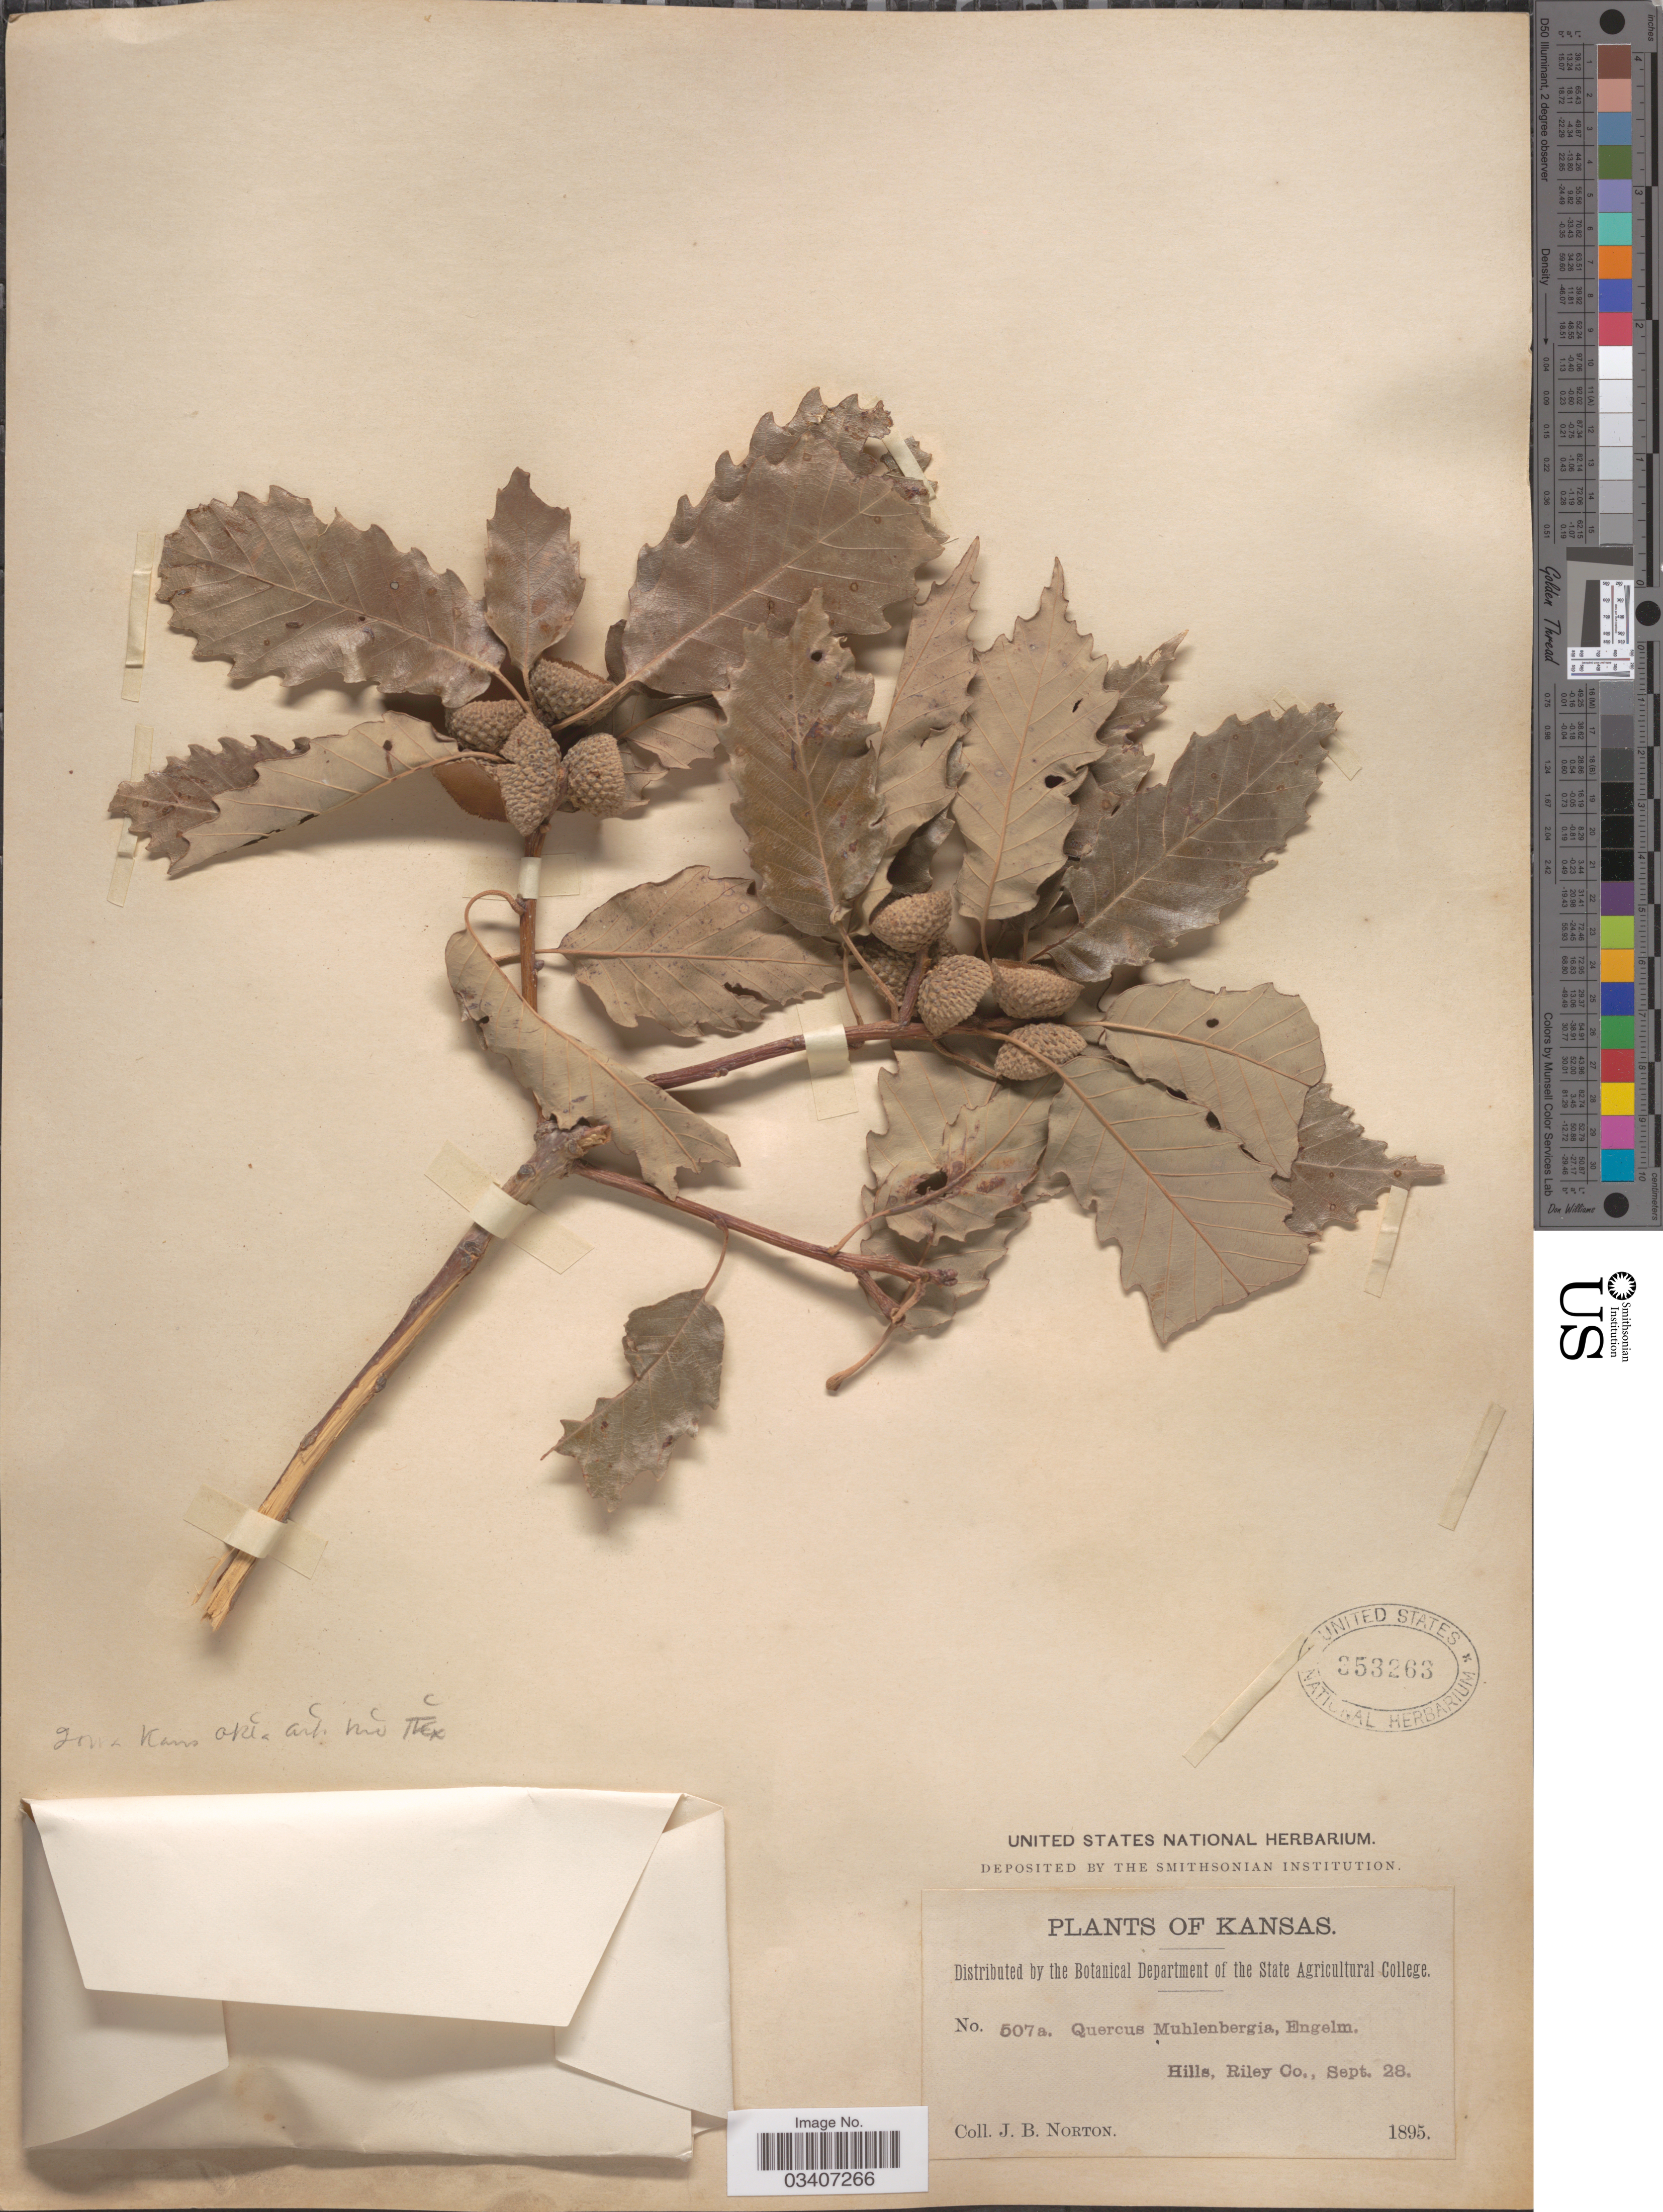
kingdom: Plantae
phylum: Tracheophyta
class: Magnoliopsida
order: Fagales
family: Fagaceae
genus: Quercus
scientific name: Quercus muehlenbergii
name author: Engelm.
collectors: J. B. Norton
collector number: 507a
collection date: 1895-09-28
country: United States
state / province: Kansas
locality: Hills, Riley Co.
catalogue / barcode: US 353263